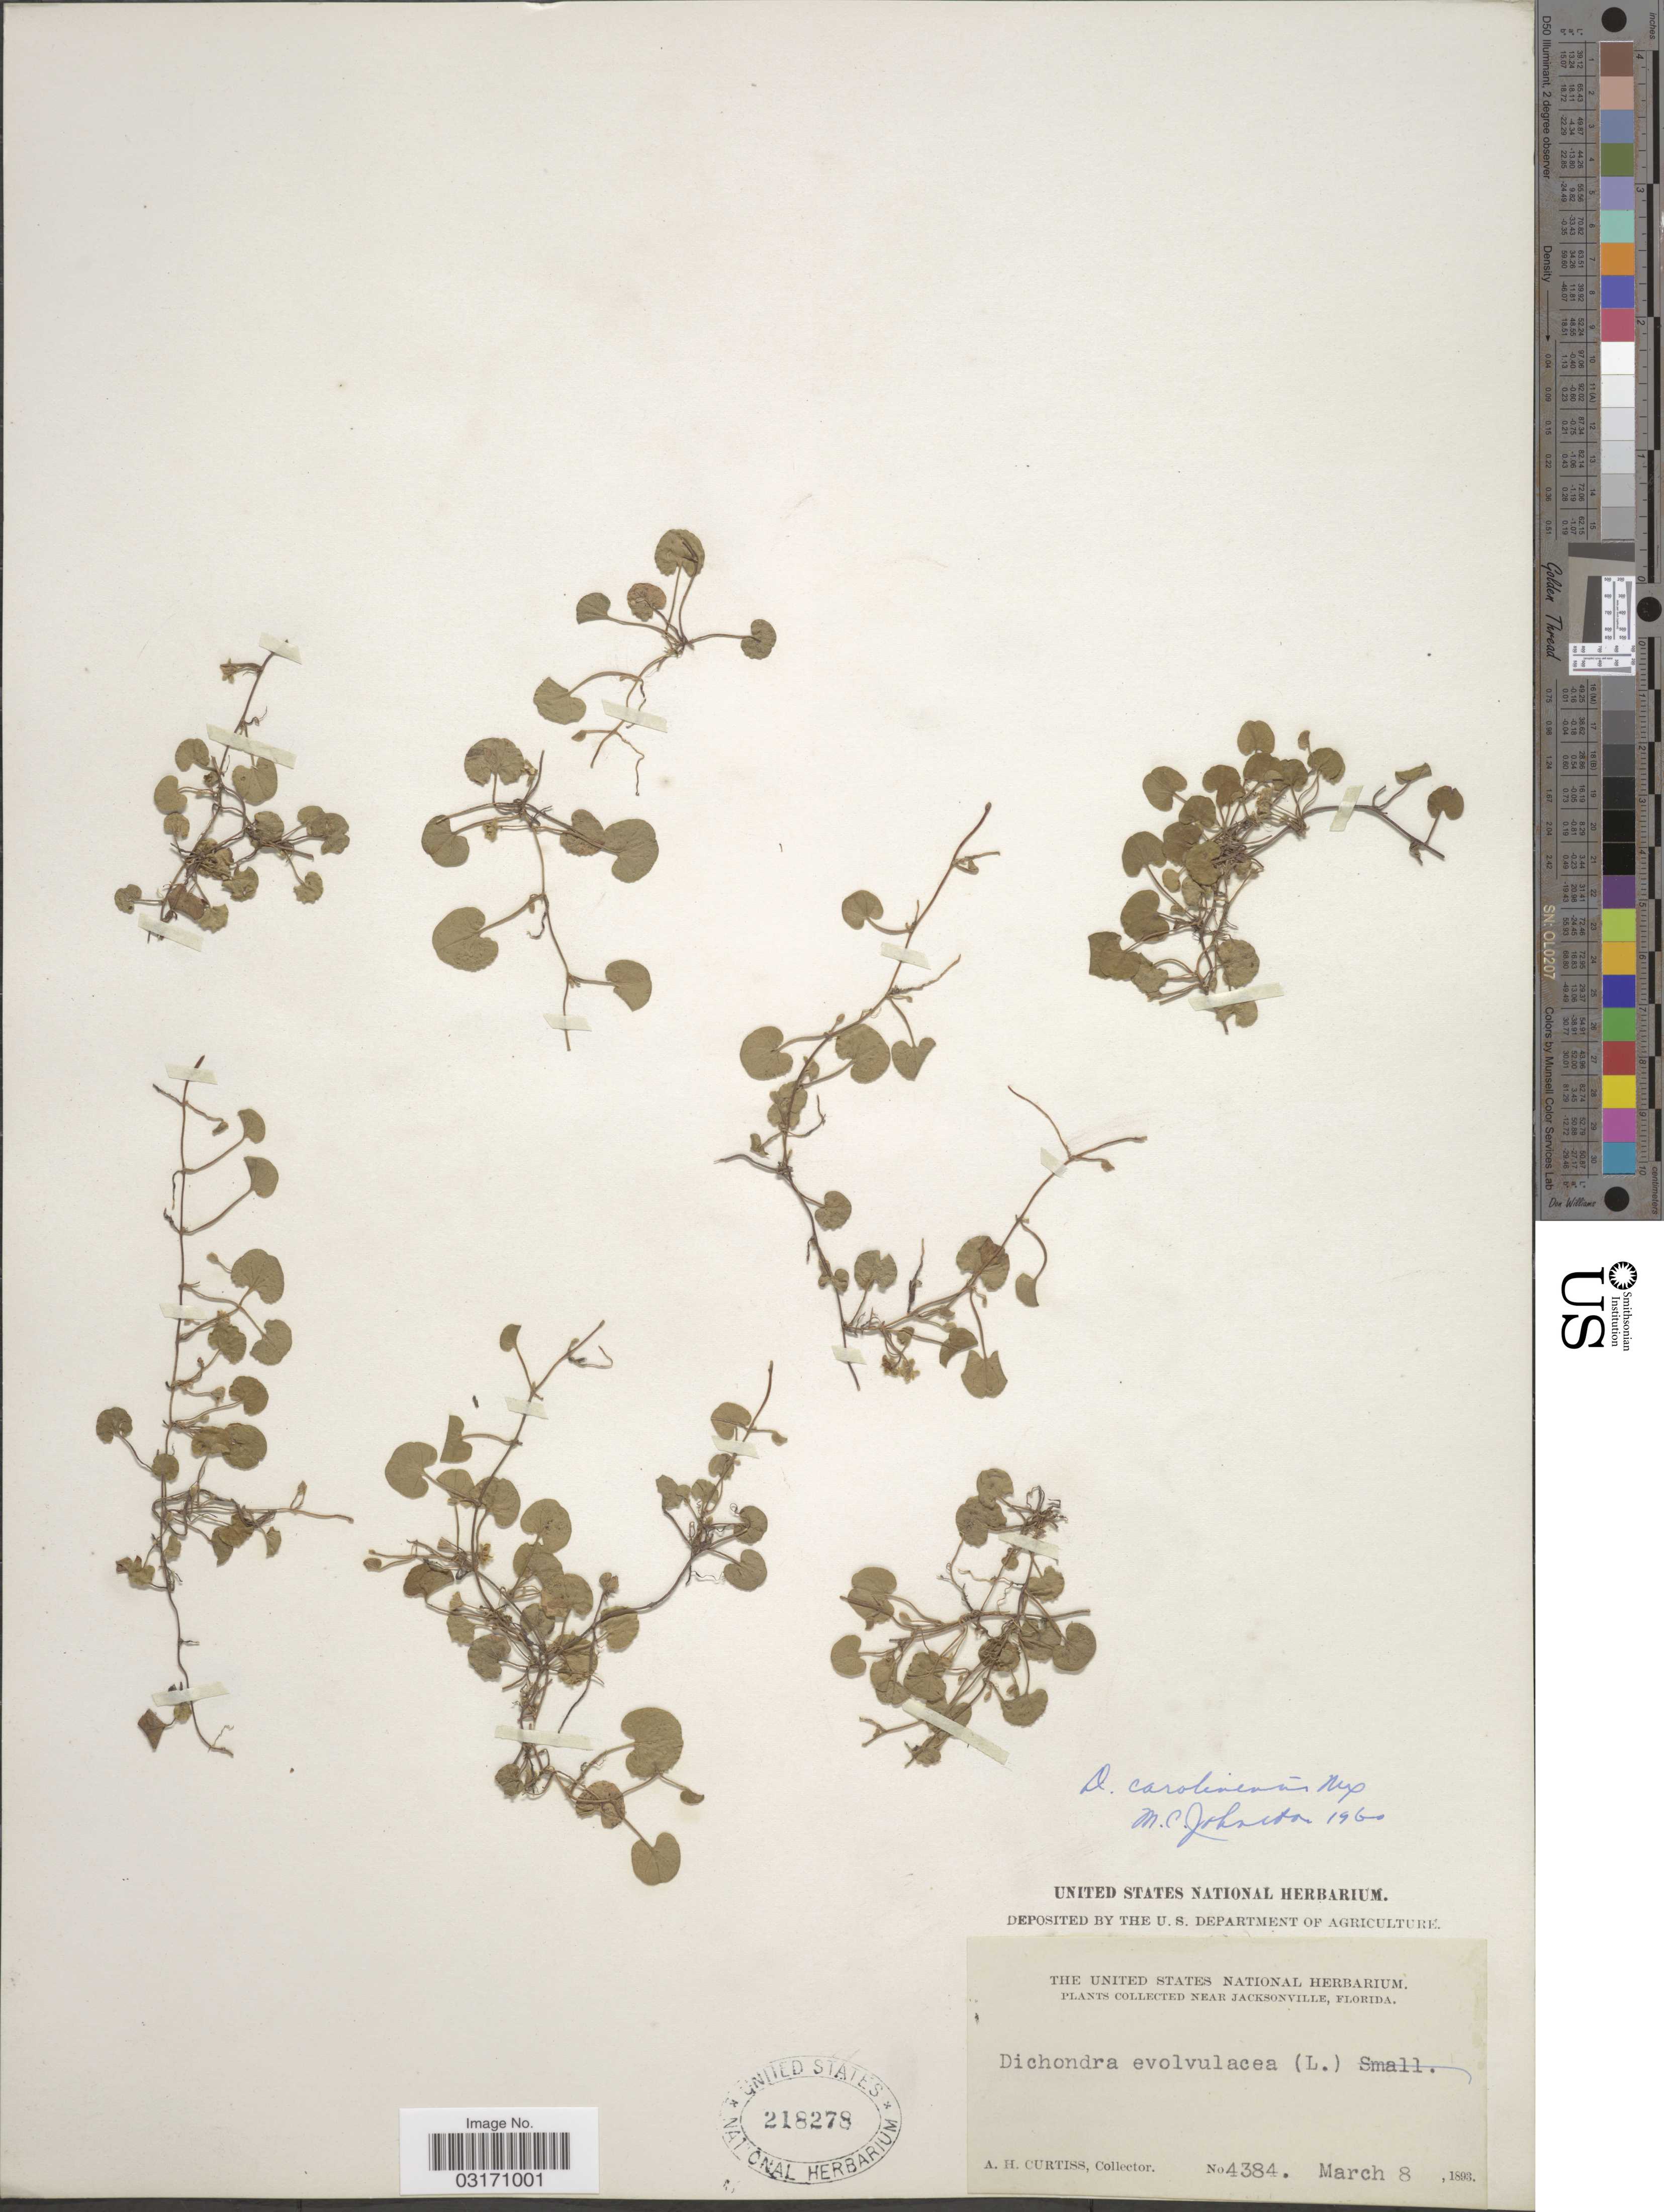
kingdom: Plantae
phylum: Tracheophyta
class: Magnoliopsida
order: Solanales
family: Convolvulaceae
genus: Dichondra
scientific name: Dichondra carolinensis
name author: Michx.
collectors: A. H. Curtiss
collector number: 4384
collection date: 1893-03-08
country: United States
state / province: Florida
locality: Near Jacksonville.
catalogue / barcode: US 218278